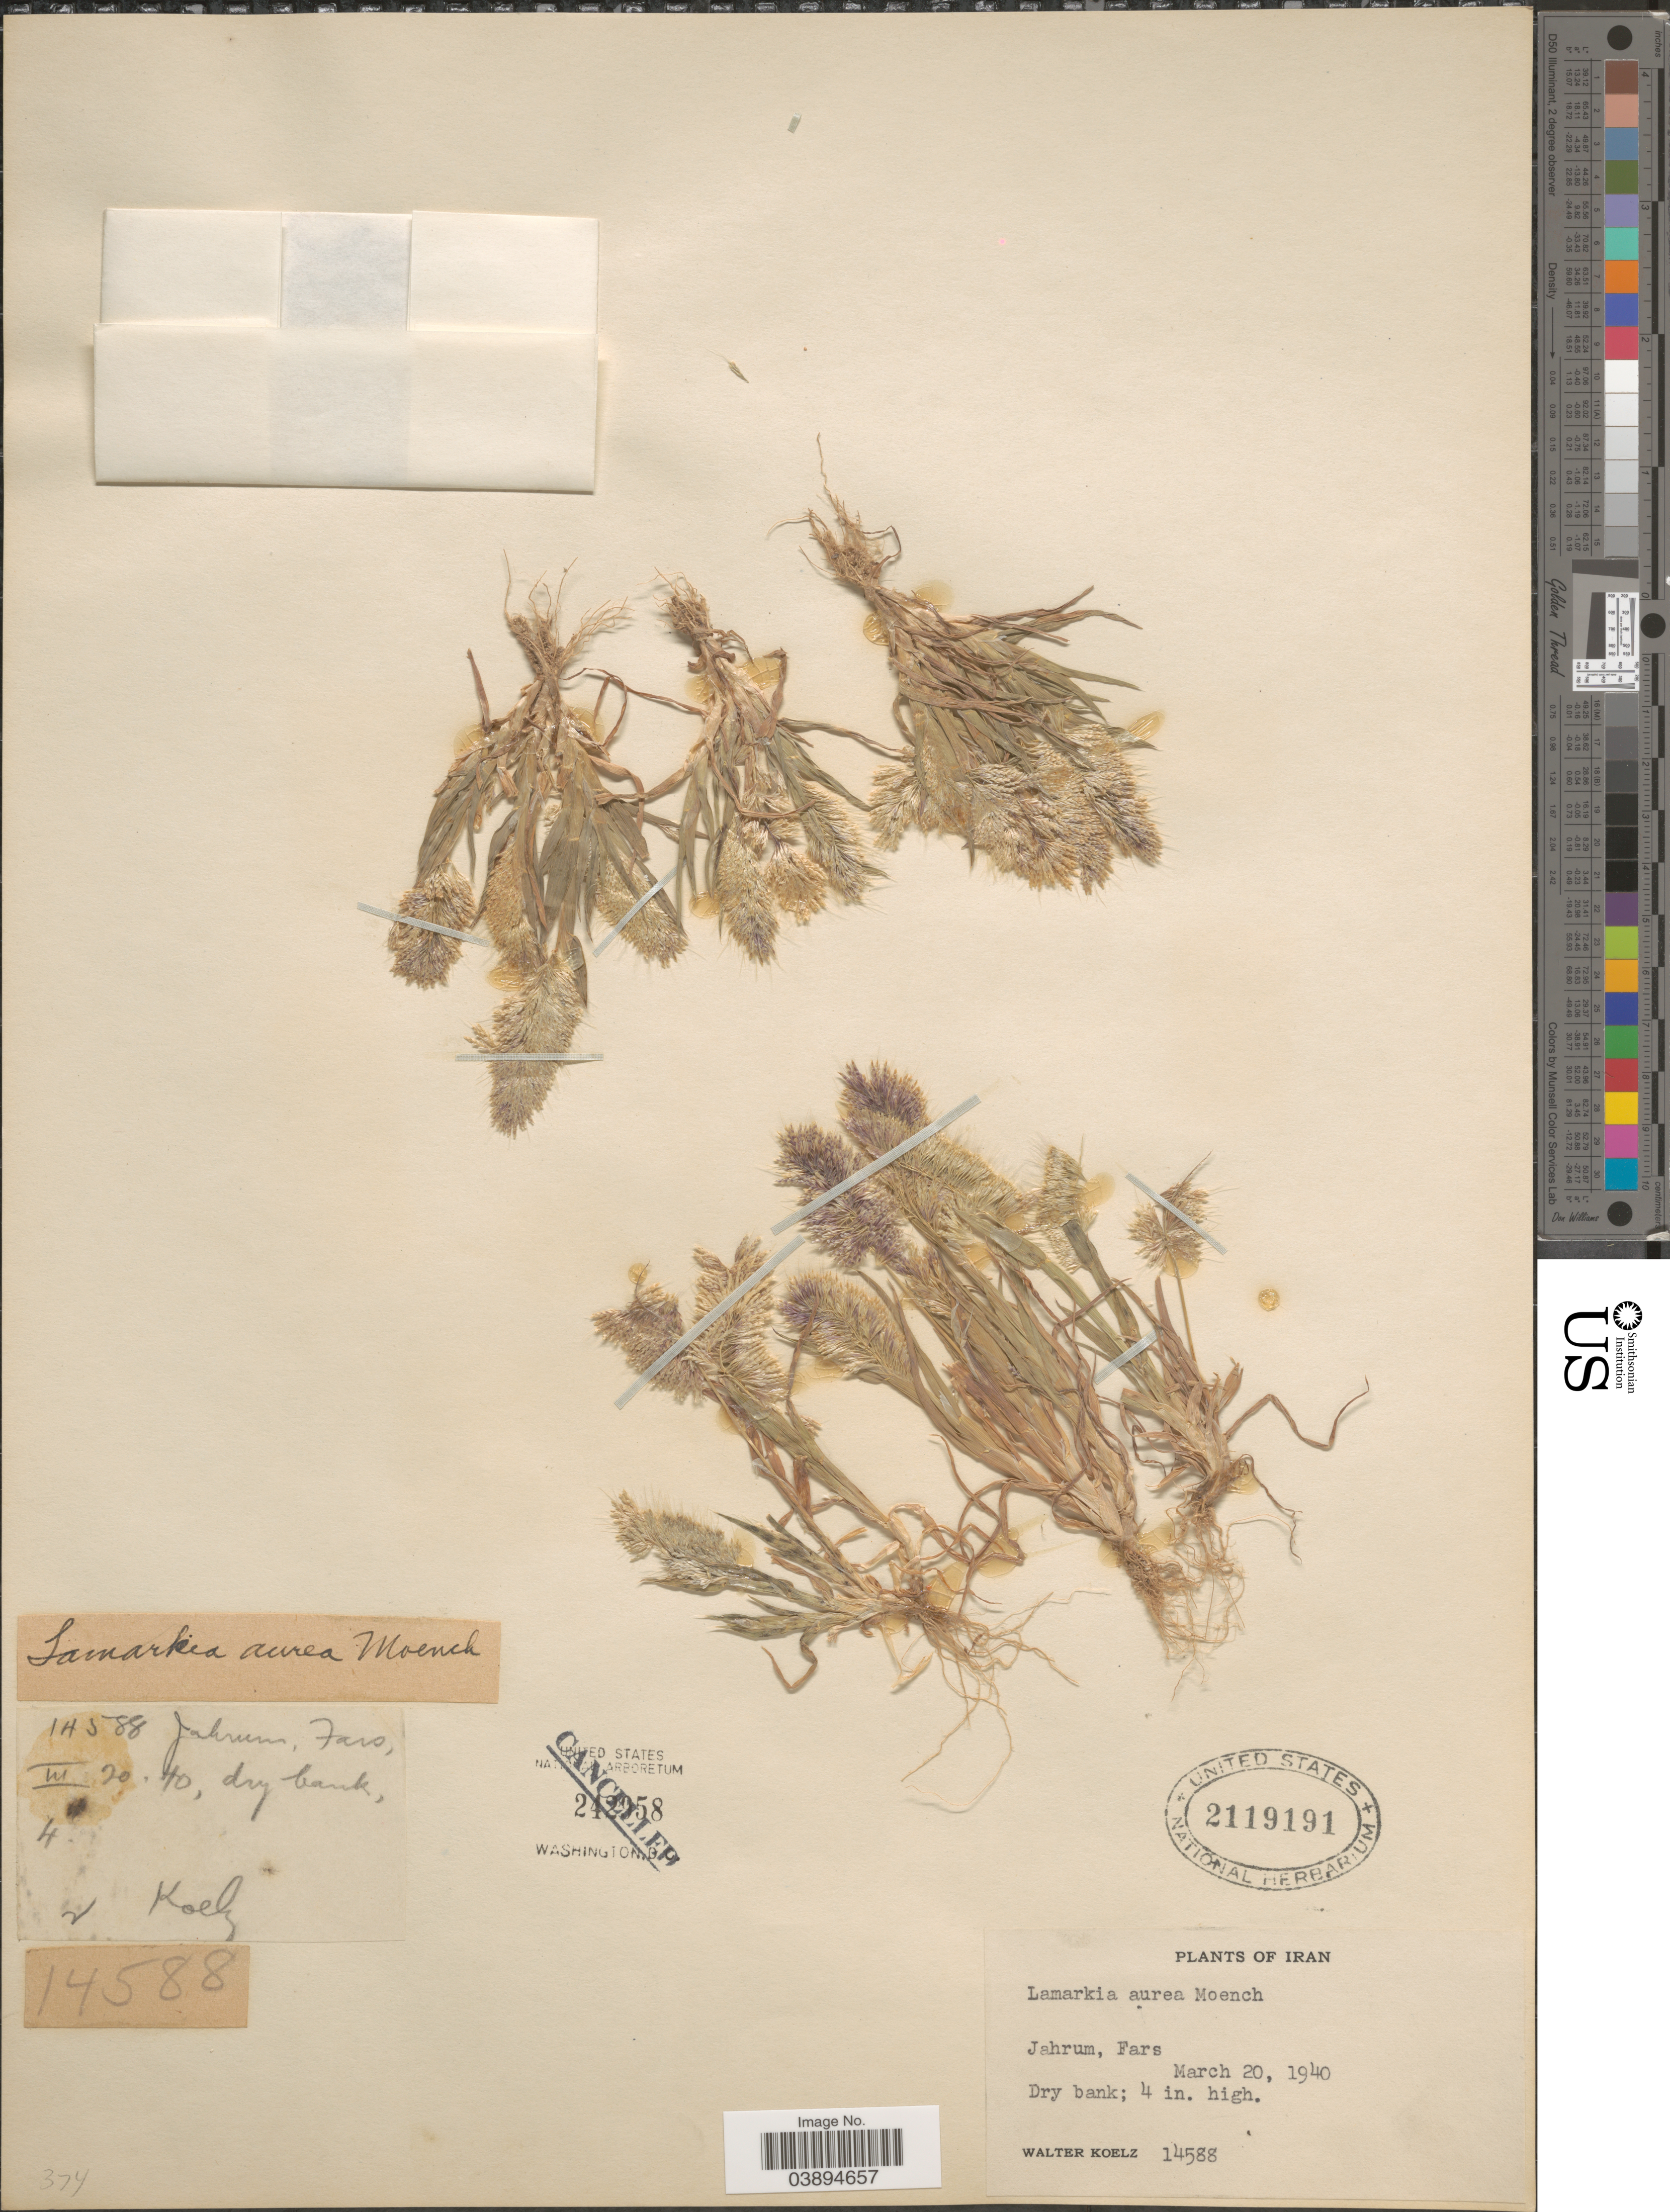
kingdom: Plantae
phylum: Tracheophyta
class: Liliopsida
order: Poales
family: Poaceae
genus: Lamarckia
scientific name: Lamarckia aurea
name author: (L.) Moench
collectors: W. N. Koelz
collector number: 14588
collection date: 1940-03-20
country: Iran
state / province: Fars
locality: Jahrum.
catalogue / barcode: US 2119191